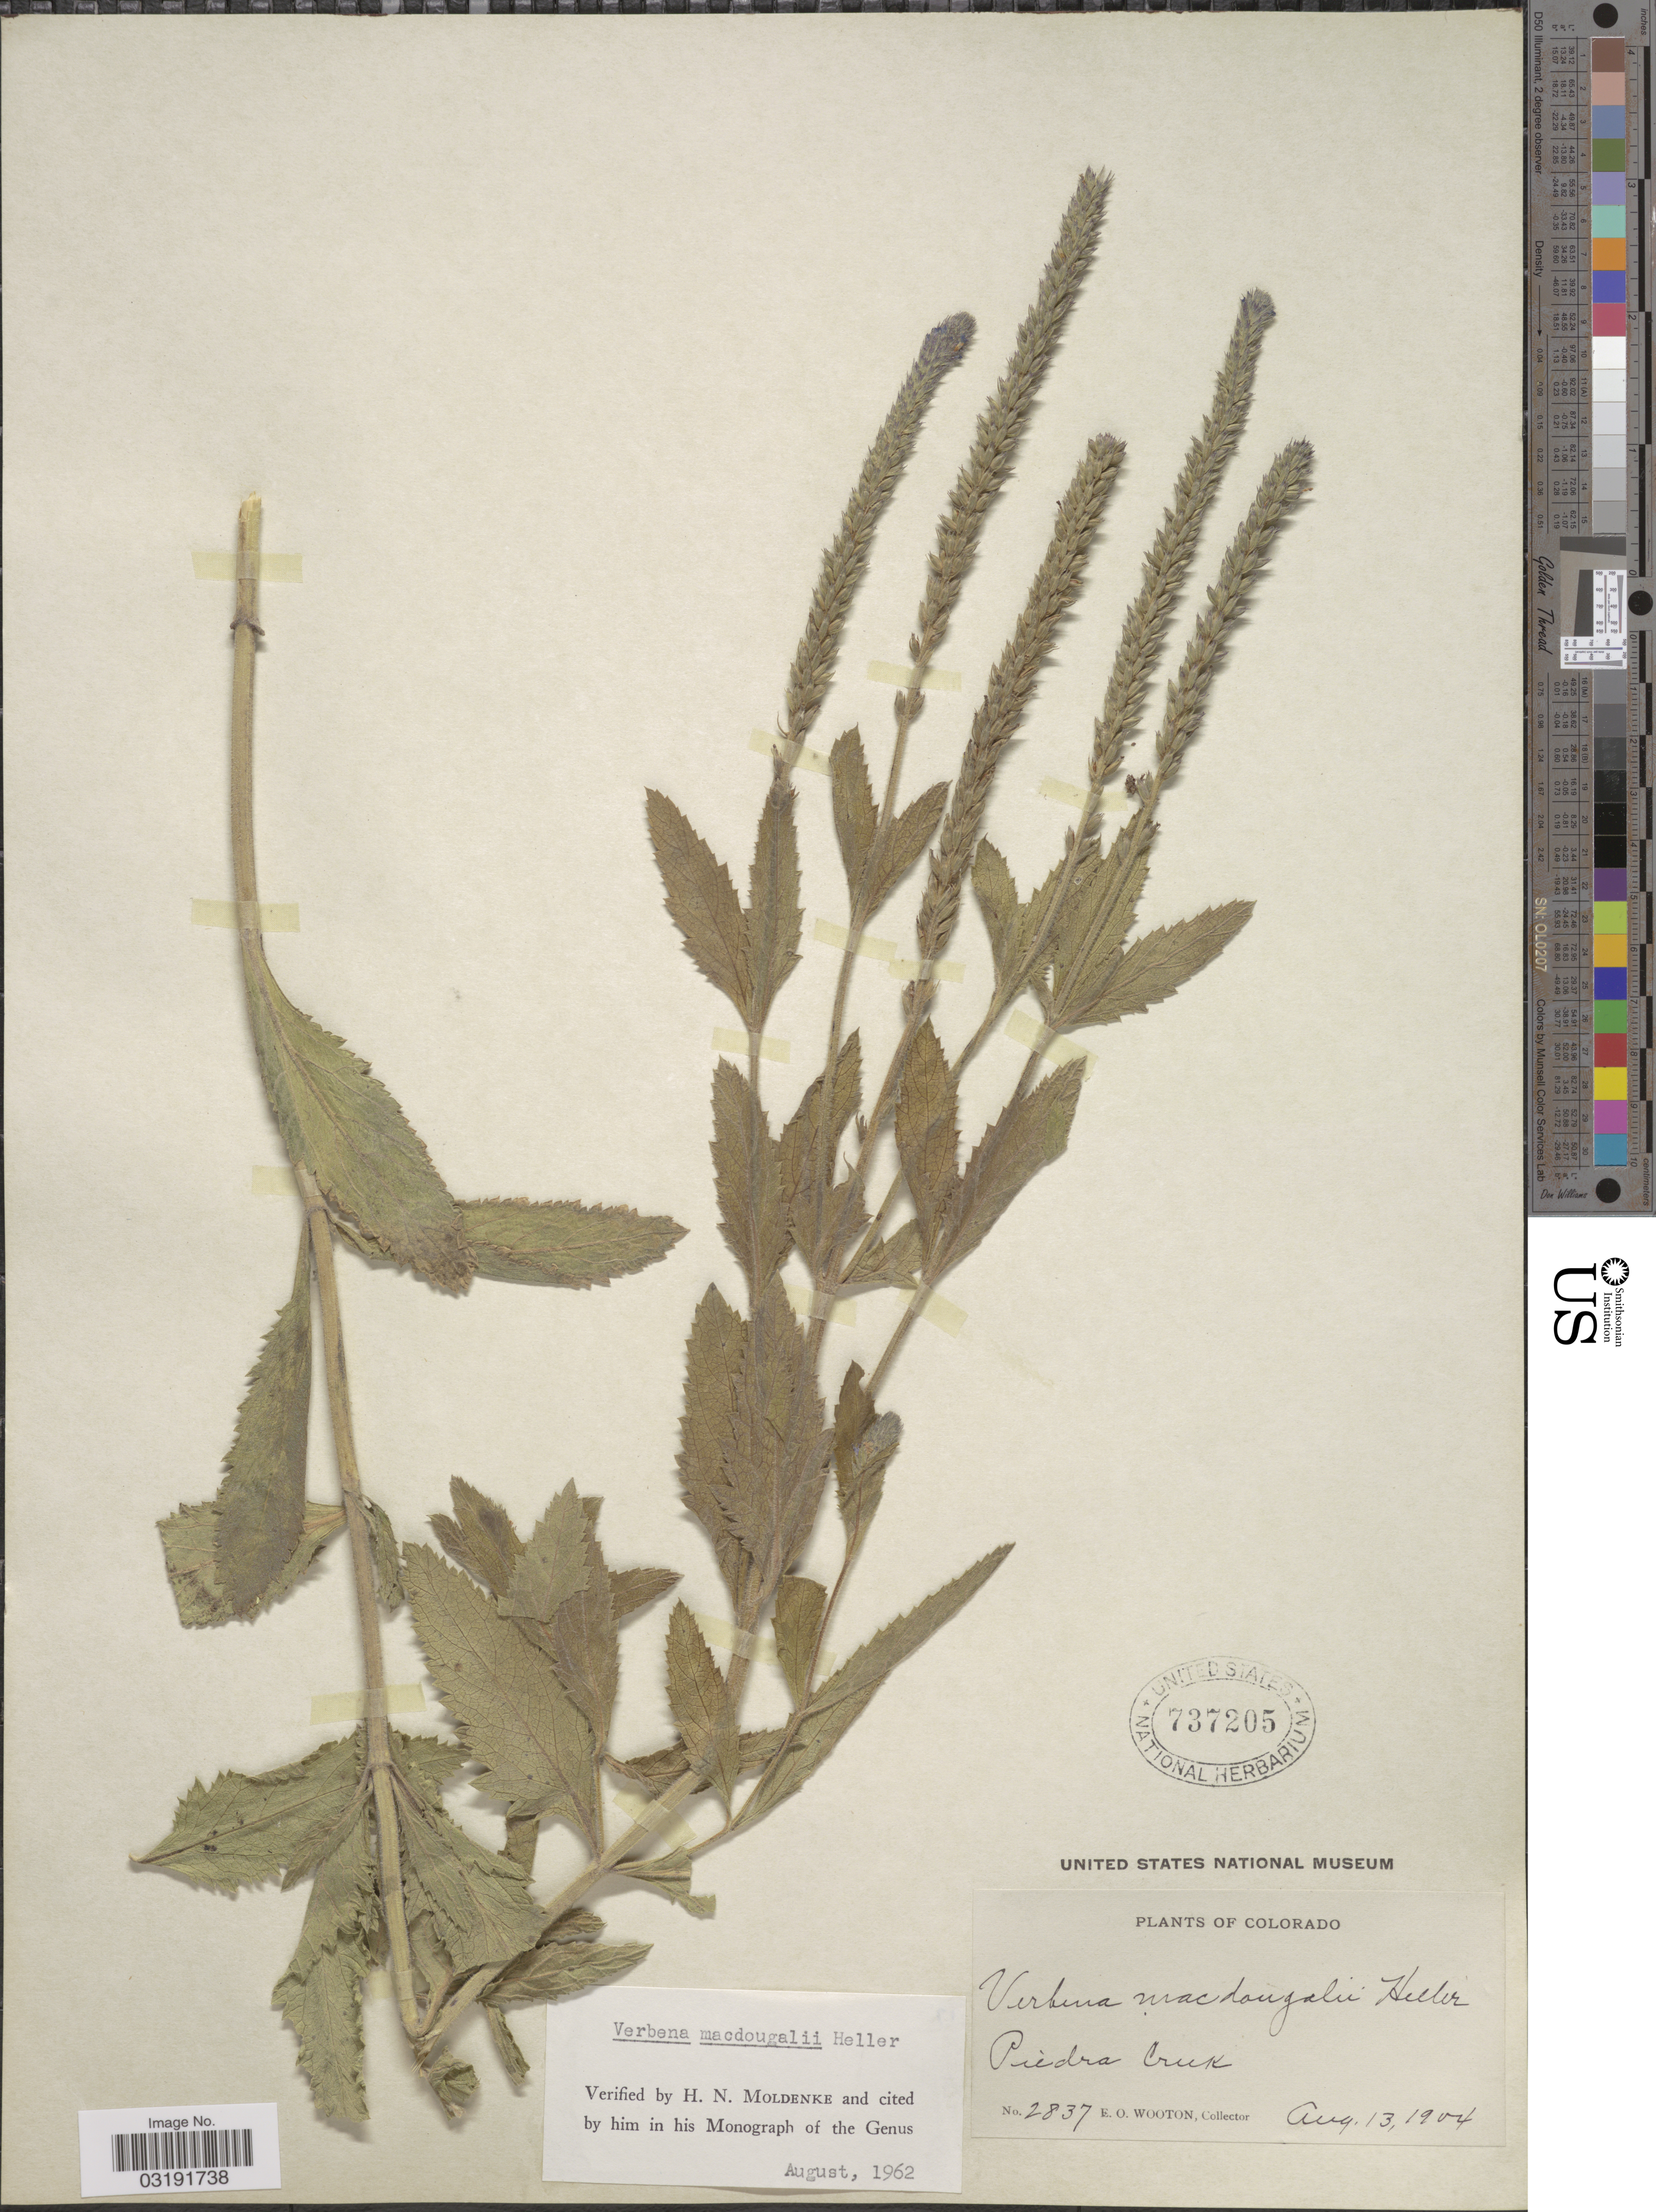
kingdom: Plantae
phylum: Tracheophyta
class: Magnoliopsida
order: Lamiales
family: Verbenaceae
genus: Verbena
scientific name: Verbena macdougalii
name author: A. Heller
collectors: E. O. Wooton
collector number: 2837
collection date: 1904-08-13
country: United States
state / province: Colorado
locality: Piedra Creek.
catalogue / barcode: US 737205